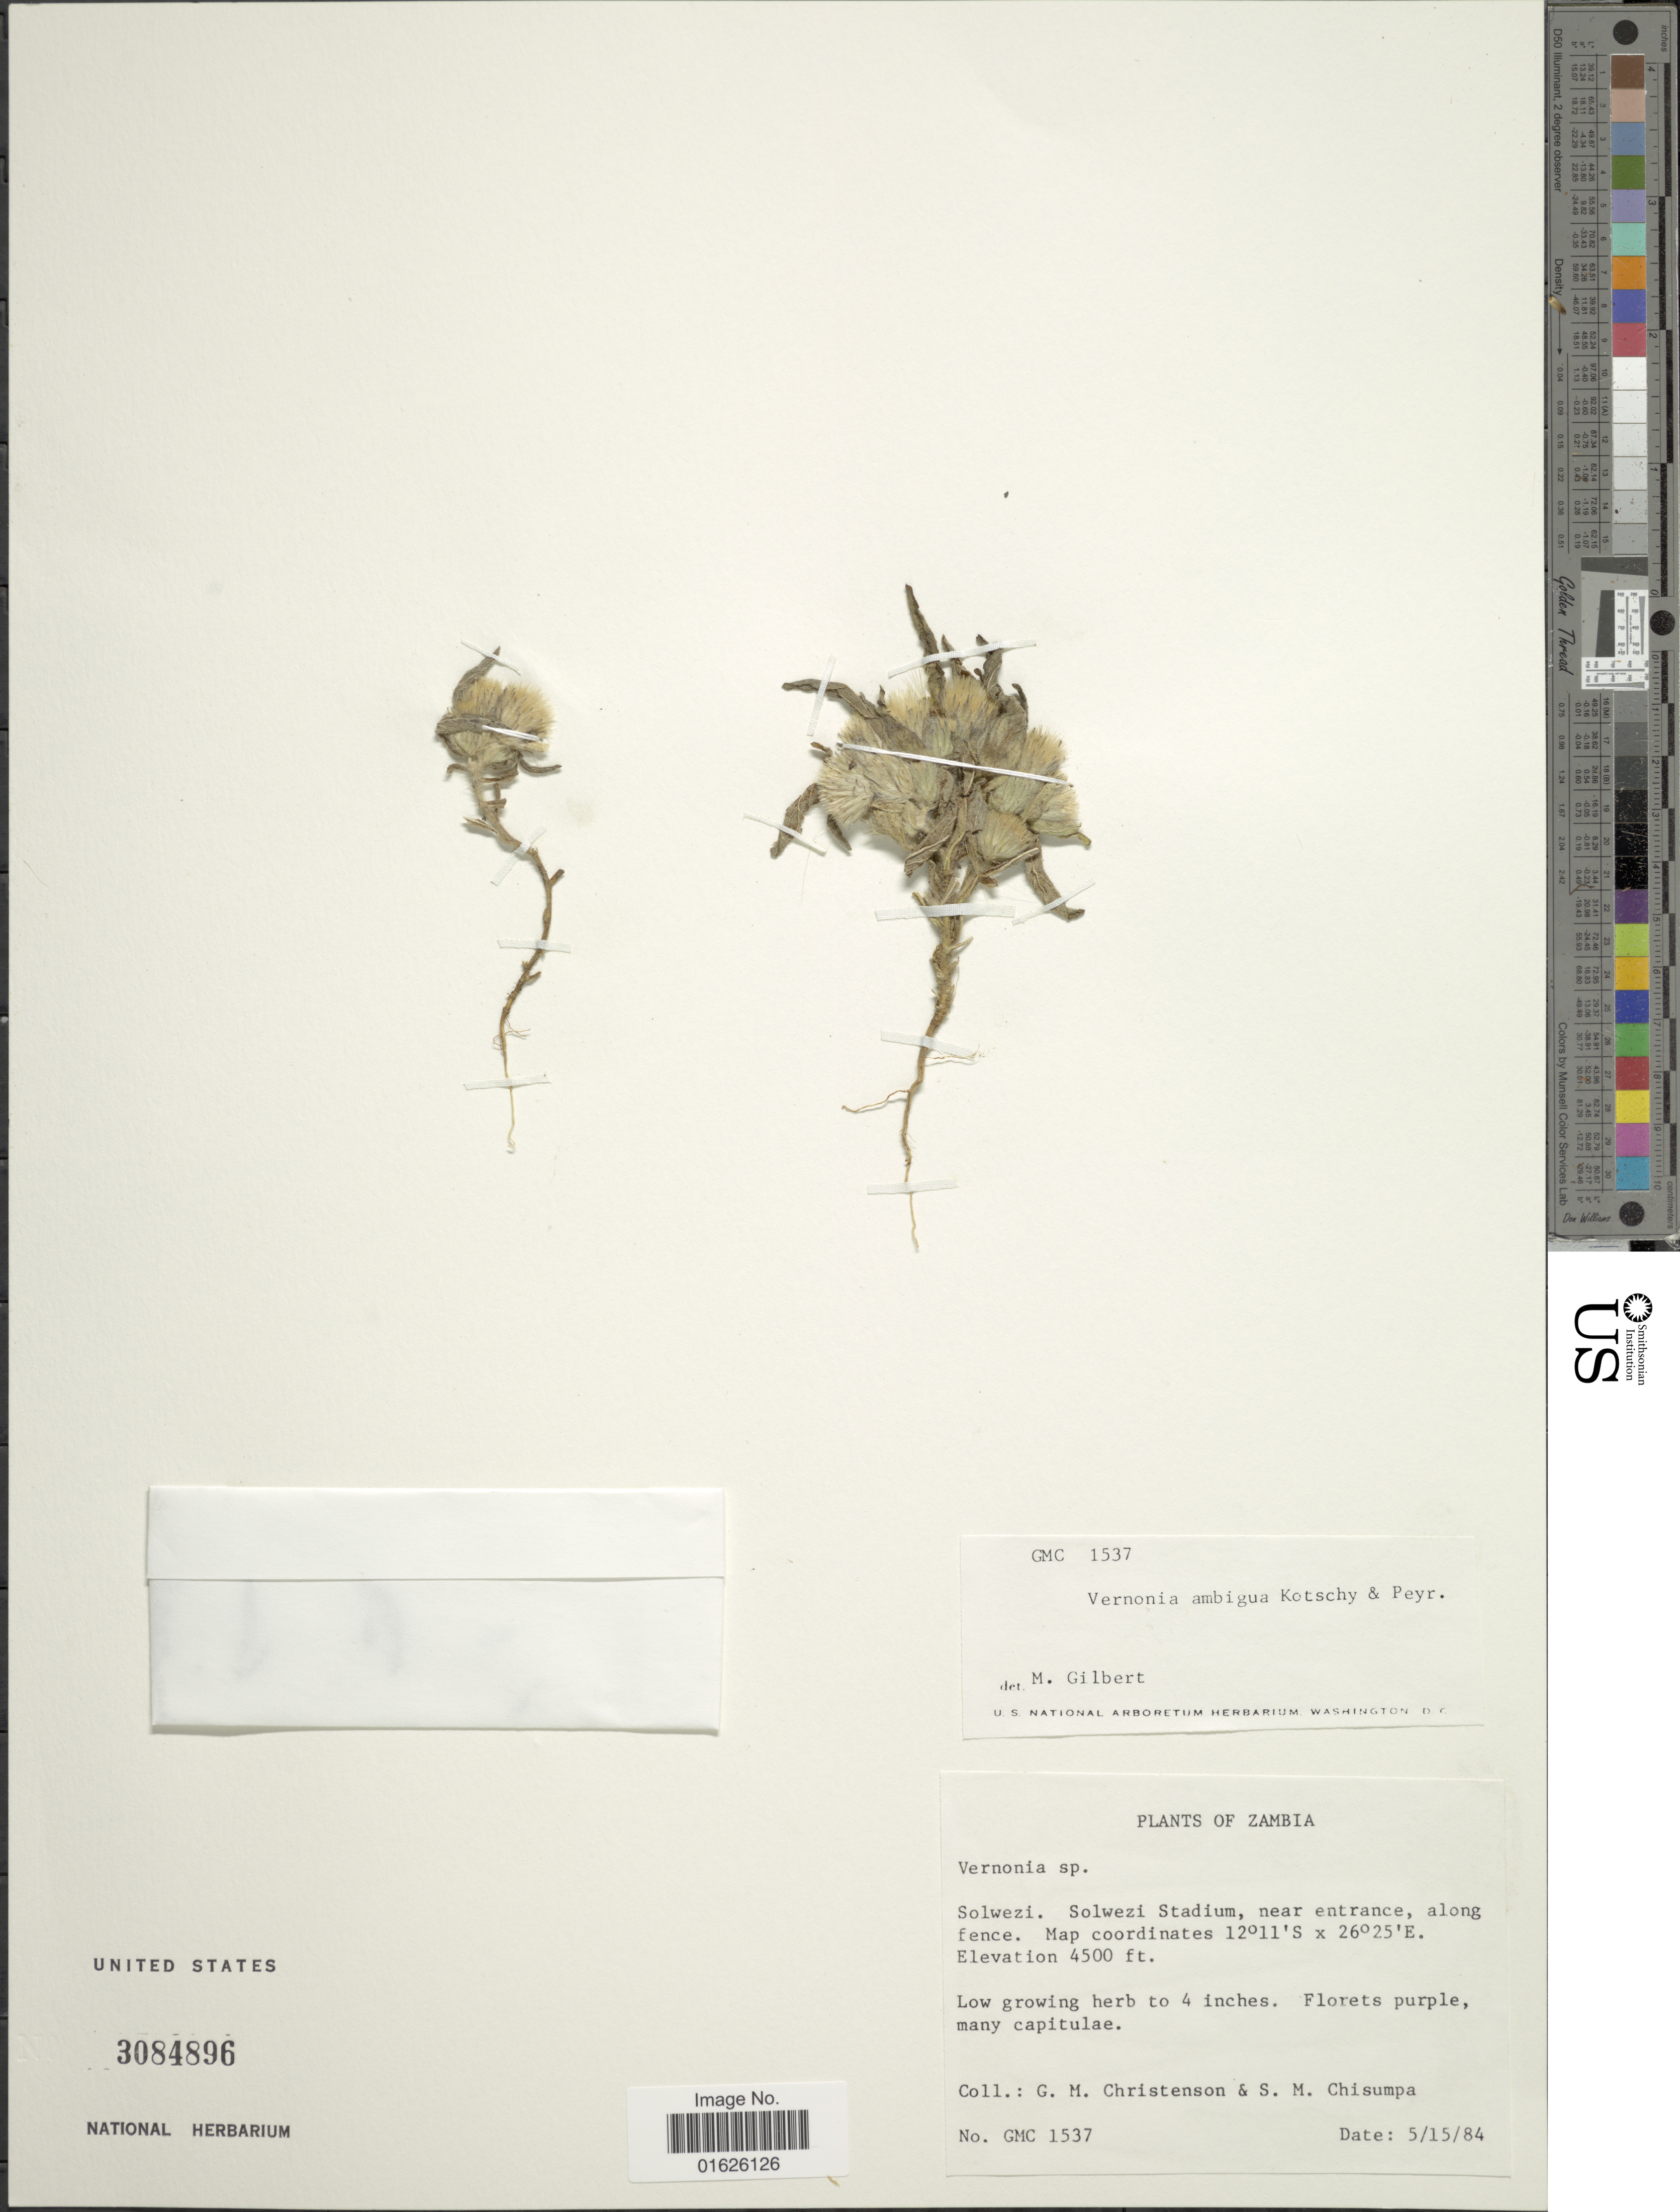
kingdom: Plantae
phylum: Tracheophyta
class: Magnoliopsida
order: Asterales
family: Asteraceae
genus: Vernoniastrum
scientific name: Vernoniastrum ambiguum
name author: (Kotschy & Peyr.) H. Rob.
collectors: G. Christenson & S. Chisumpa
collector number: GMC 1537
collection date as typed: Transcribed d/m/y: 15/5/84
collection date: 1984-05-15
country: Zambia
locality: Solwezi. Solwezi Stadium, near Entrance, along Fence.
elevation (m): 1372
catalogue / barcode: US 3084896